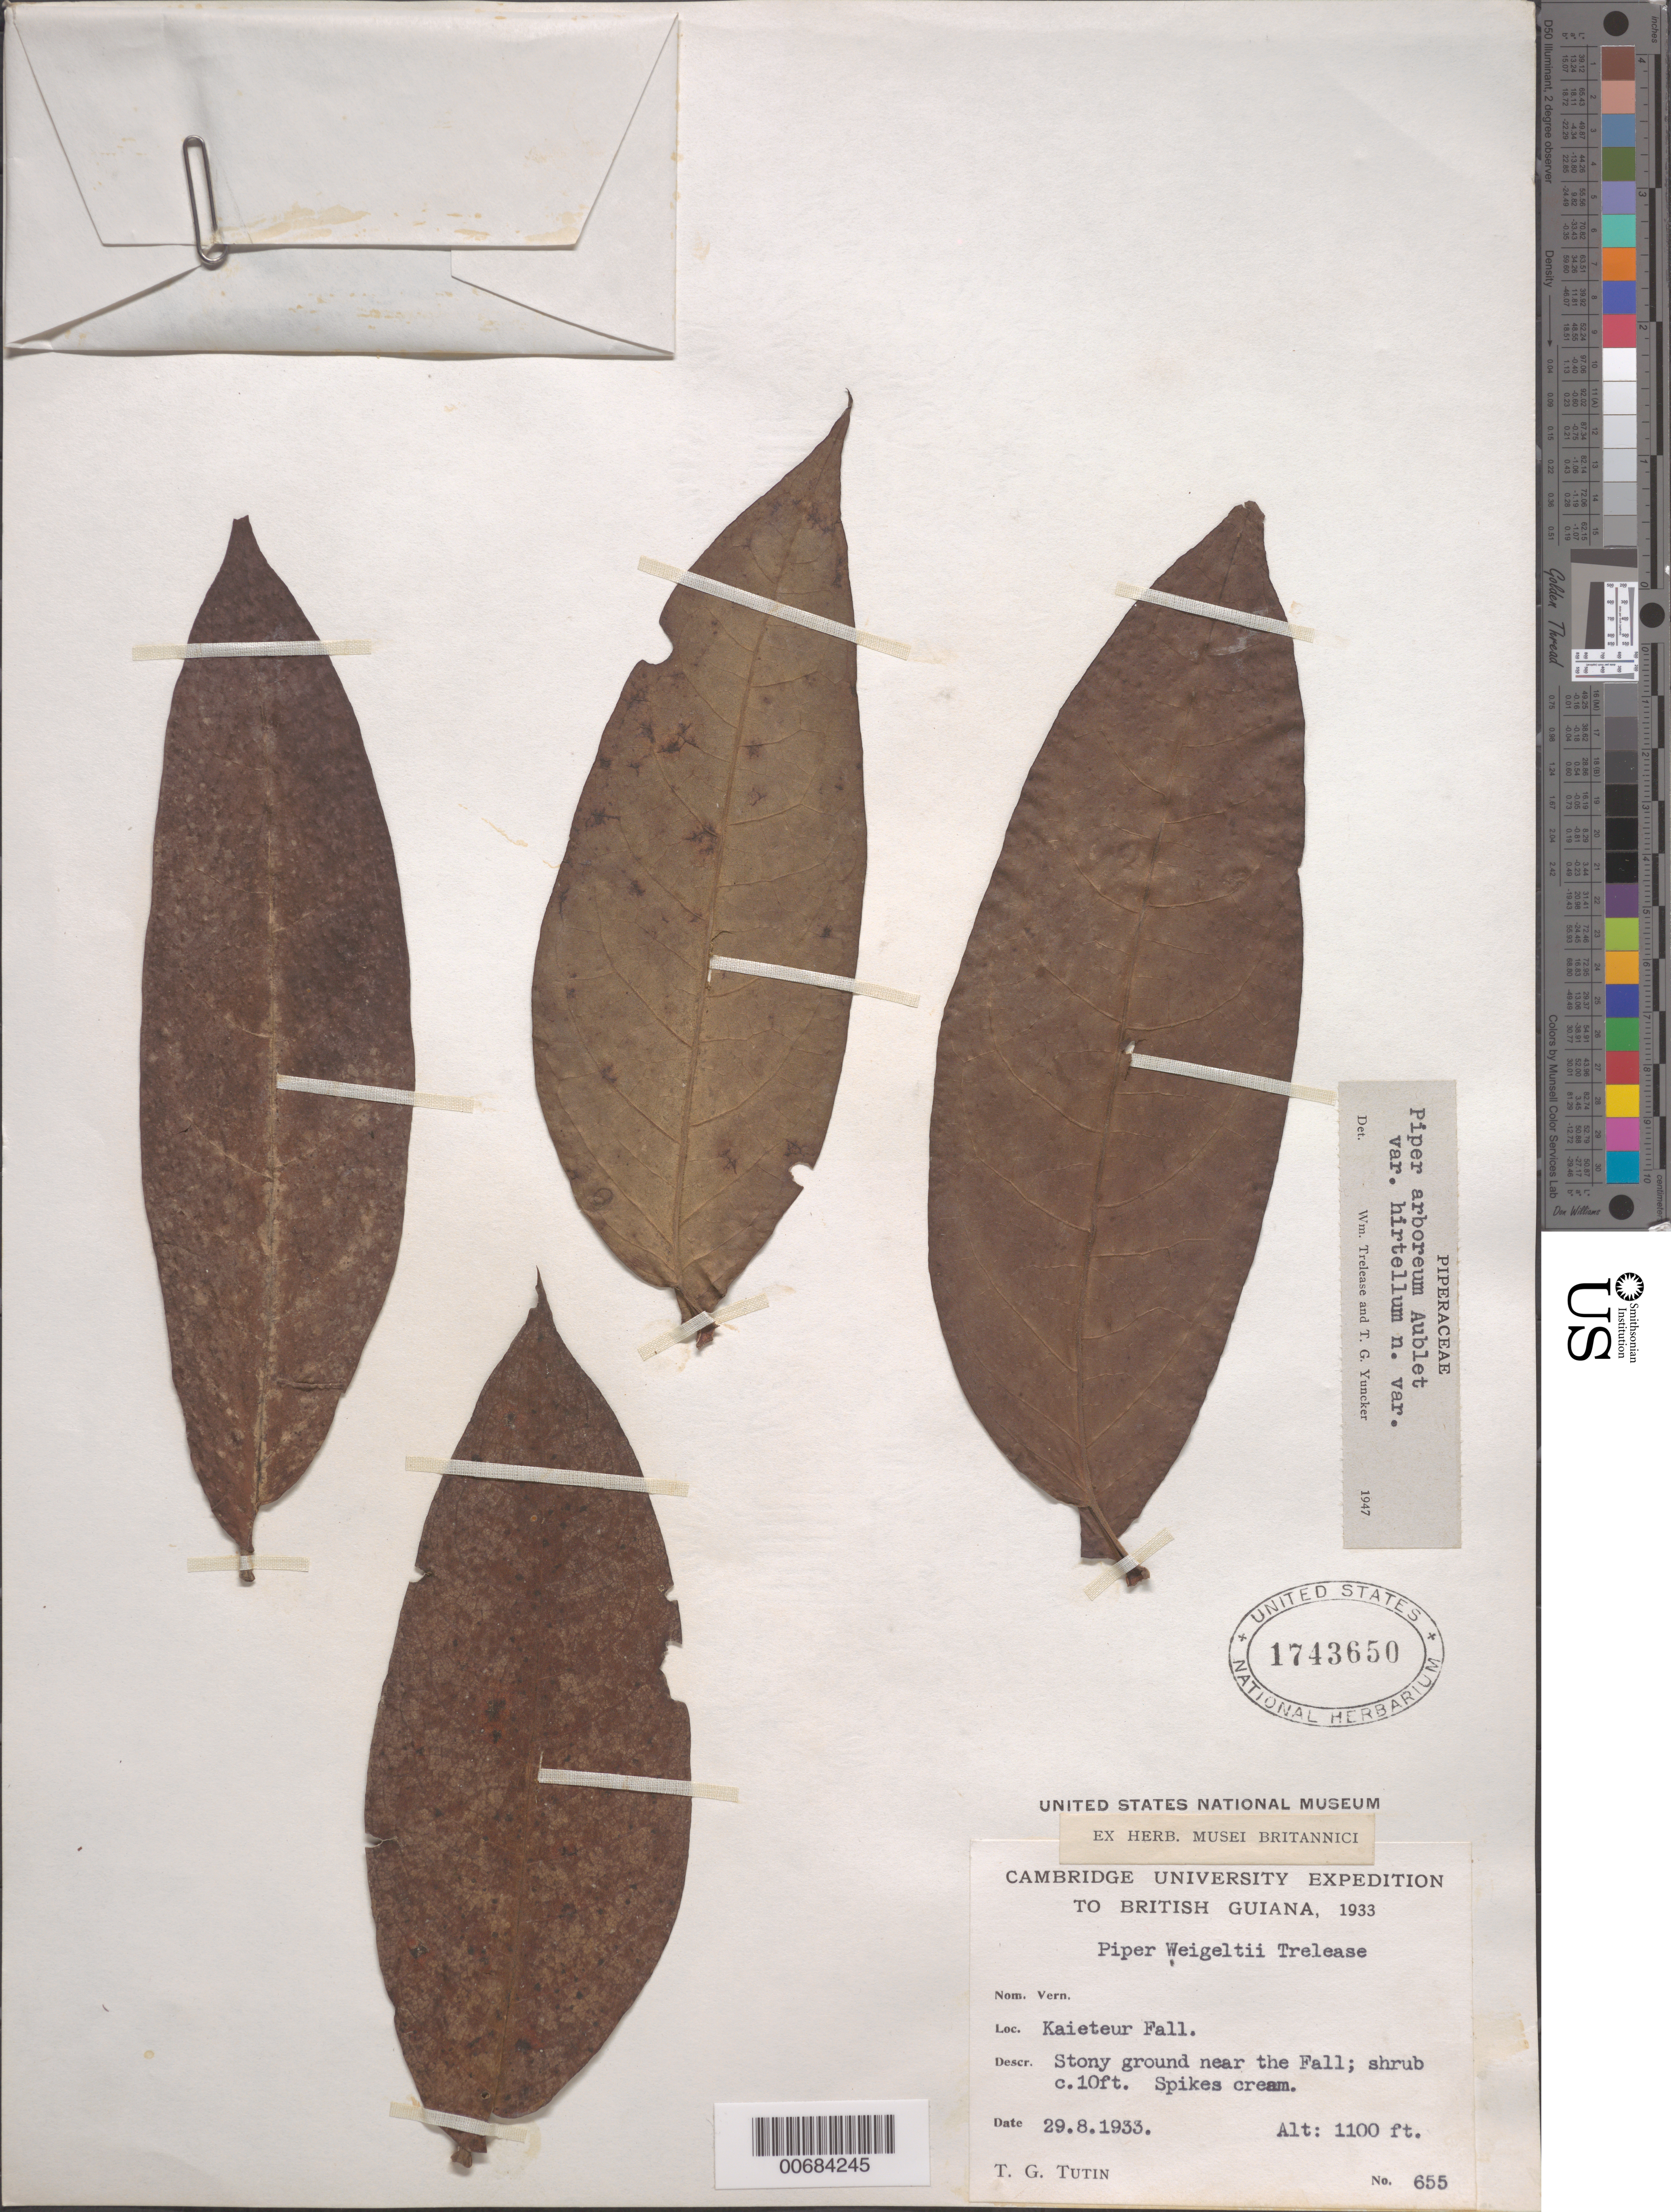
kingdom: Plantae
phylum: Tracheophyta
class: Magnoliopsida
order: Piperales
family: Piperaceae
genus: Piper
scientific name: Piper arboreum var. hirtellum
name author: Yunck.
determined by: Trelease, W.; Yuncker, T. G.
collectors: T. G. Tutin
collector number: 655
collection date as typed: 29-Aug-33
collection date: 1933-08-29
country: Guyana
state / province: Potaro-Siparuni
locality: Kaieteur Falls, Potaro R.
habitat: Stony ground near the Fall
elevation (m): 335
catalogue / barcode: US 1743650